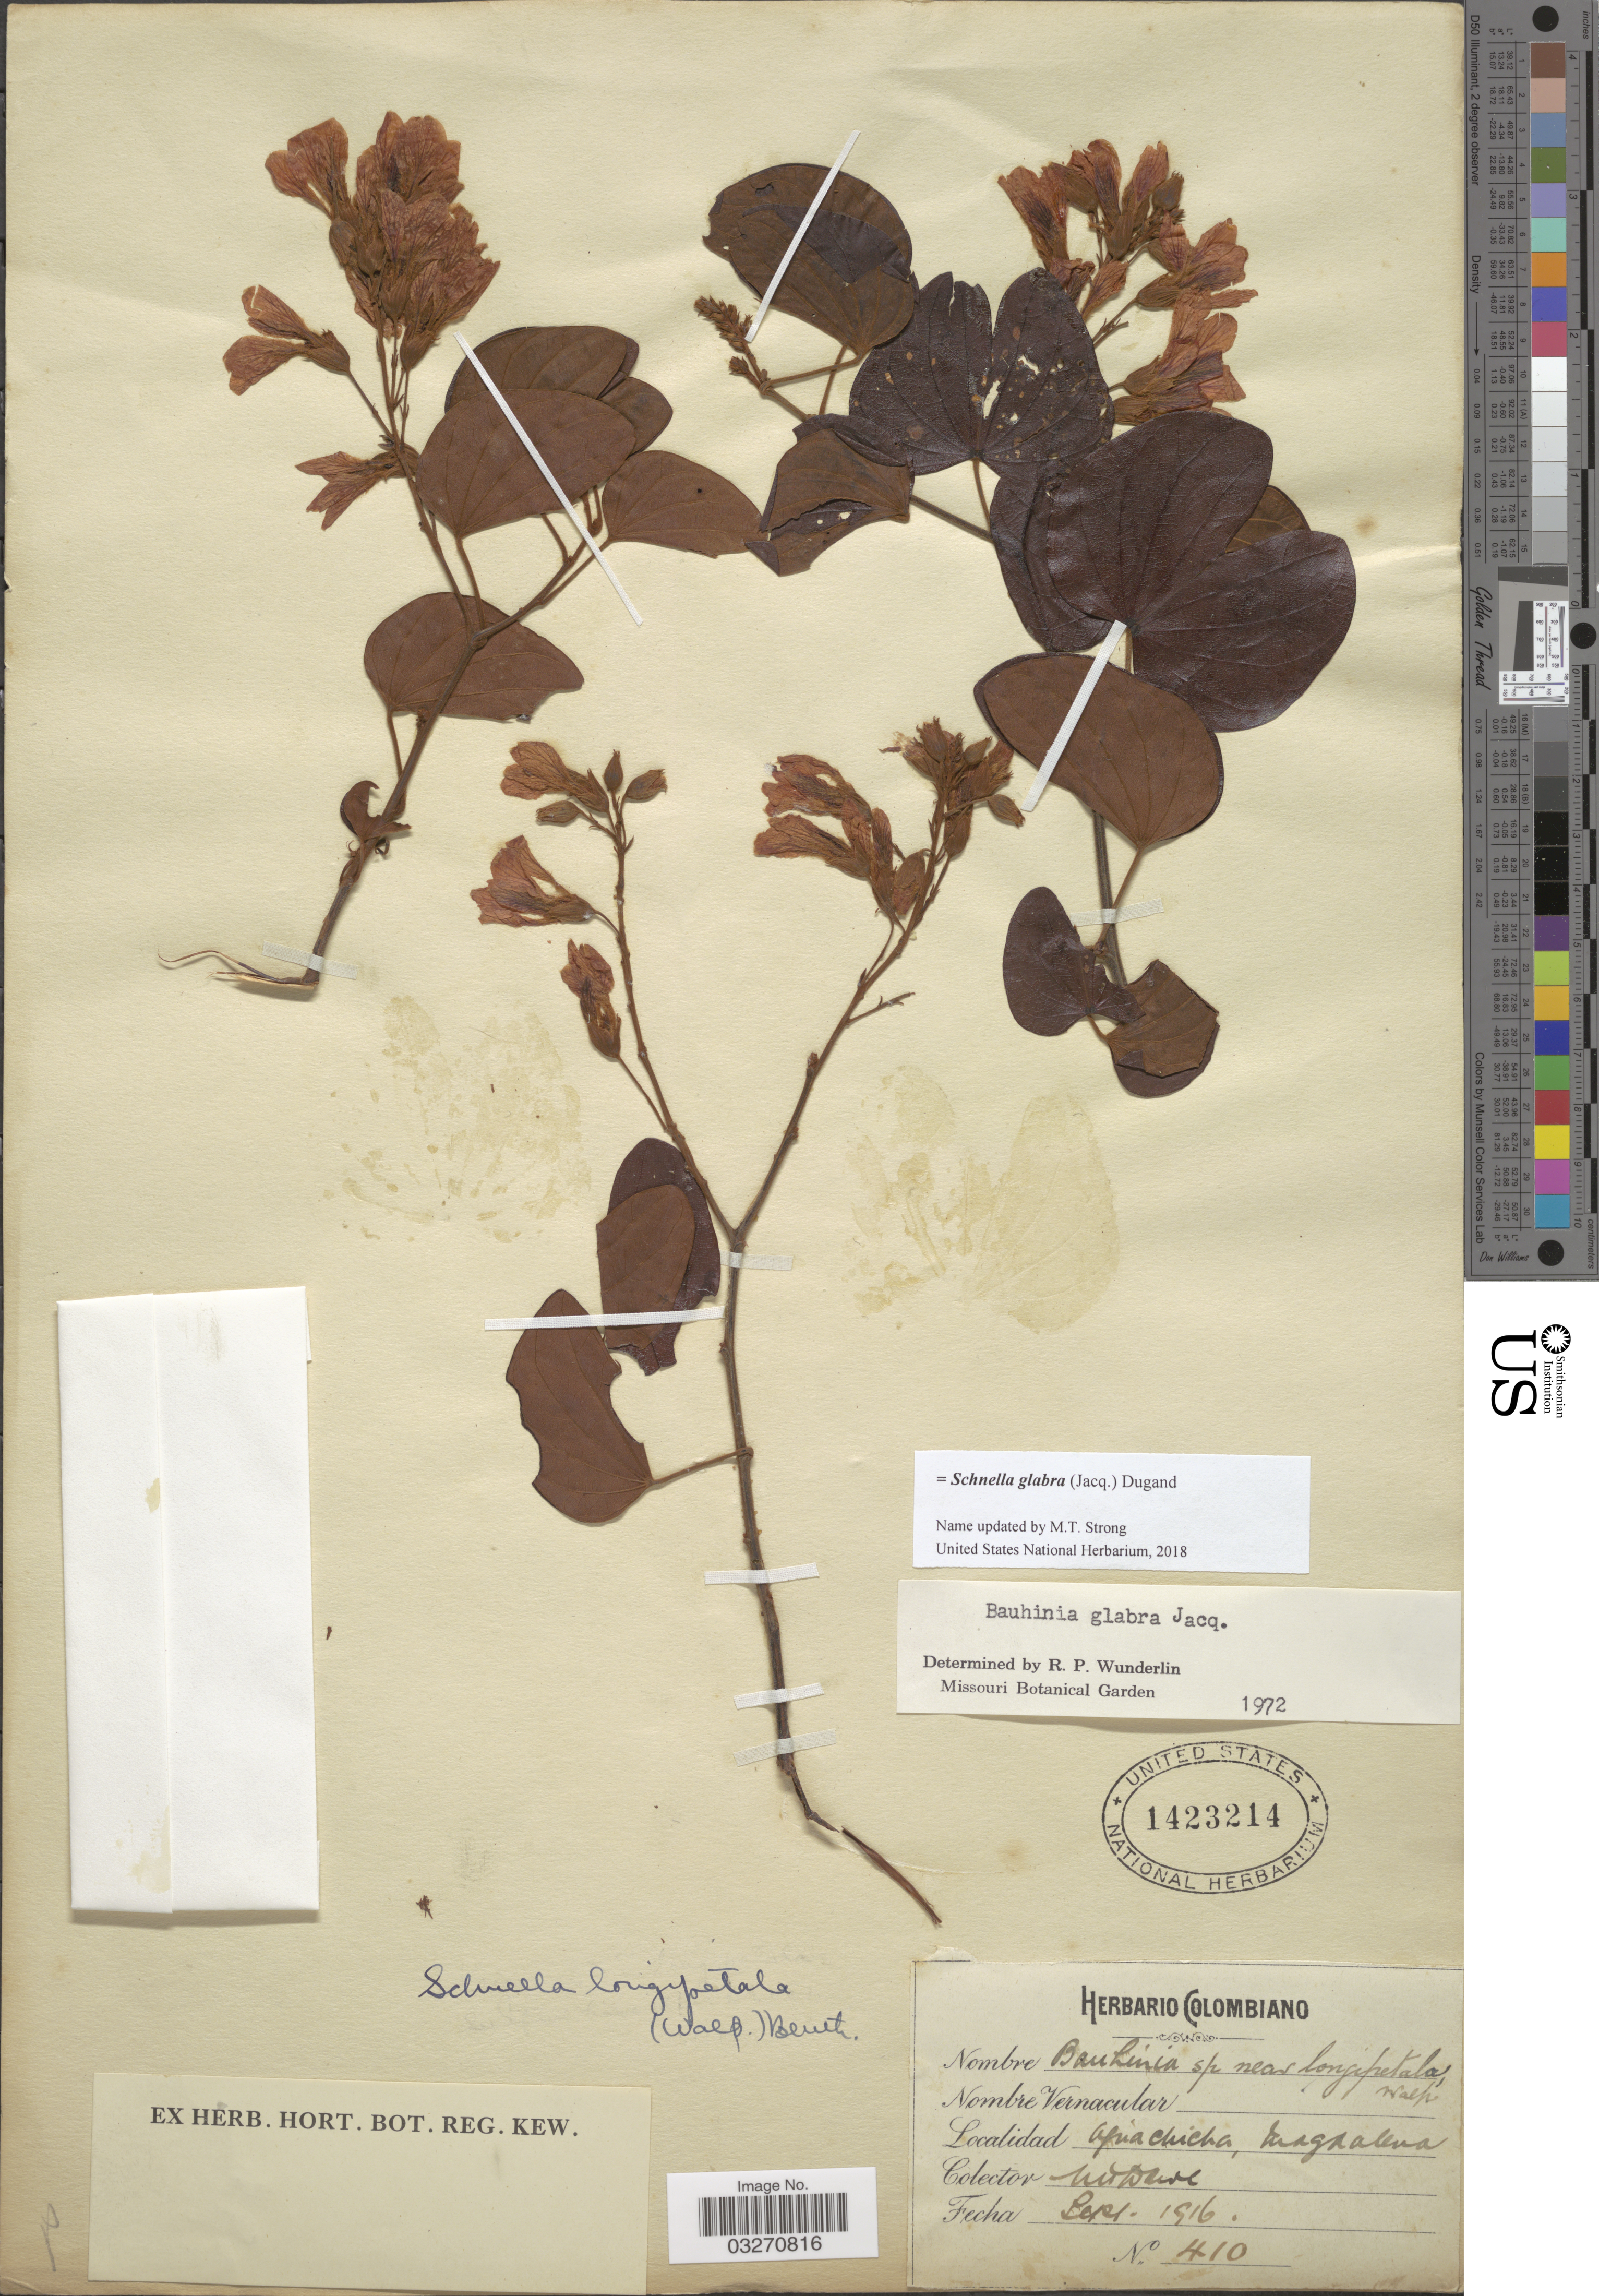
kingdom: Plantae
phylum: Tracheophyta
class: Magnoliopsida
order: Fabales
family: Fabaceae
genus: Schnella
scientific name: Schnella glabra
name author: (Jacq.) Dugand G.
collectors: M. T. Dawe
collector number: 410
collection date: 1916-09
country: Colombia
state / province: Magdalena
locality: Apia [interpreted] Chicha.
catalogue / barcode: US 1423214